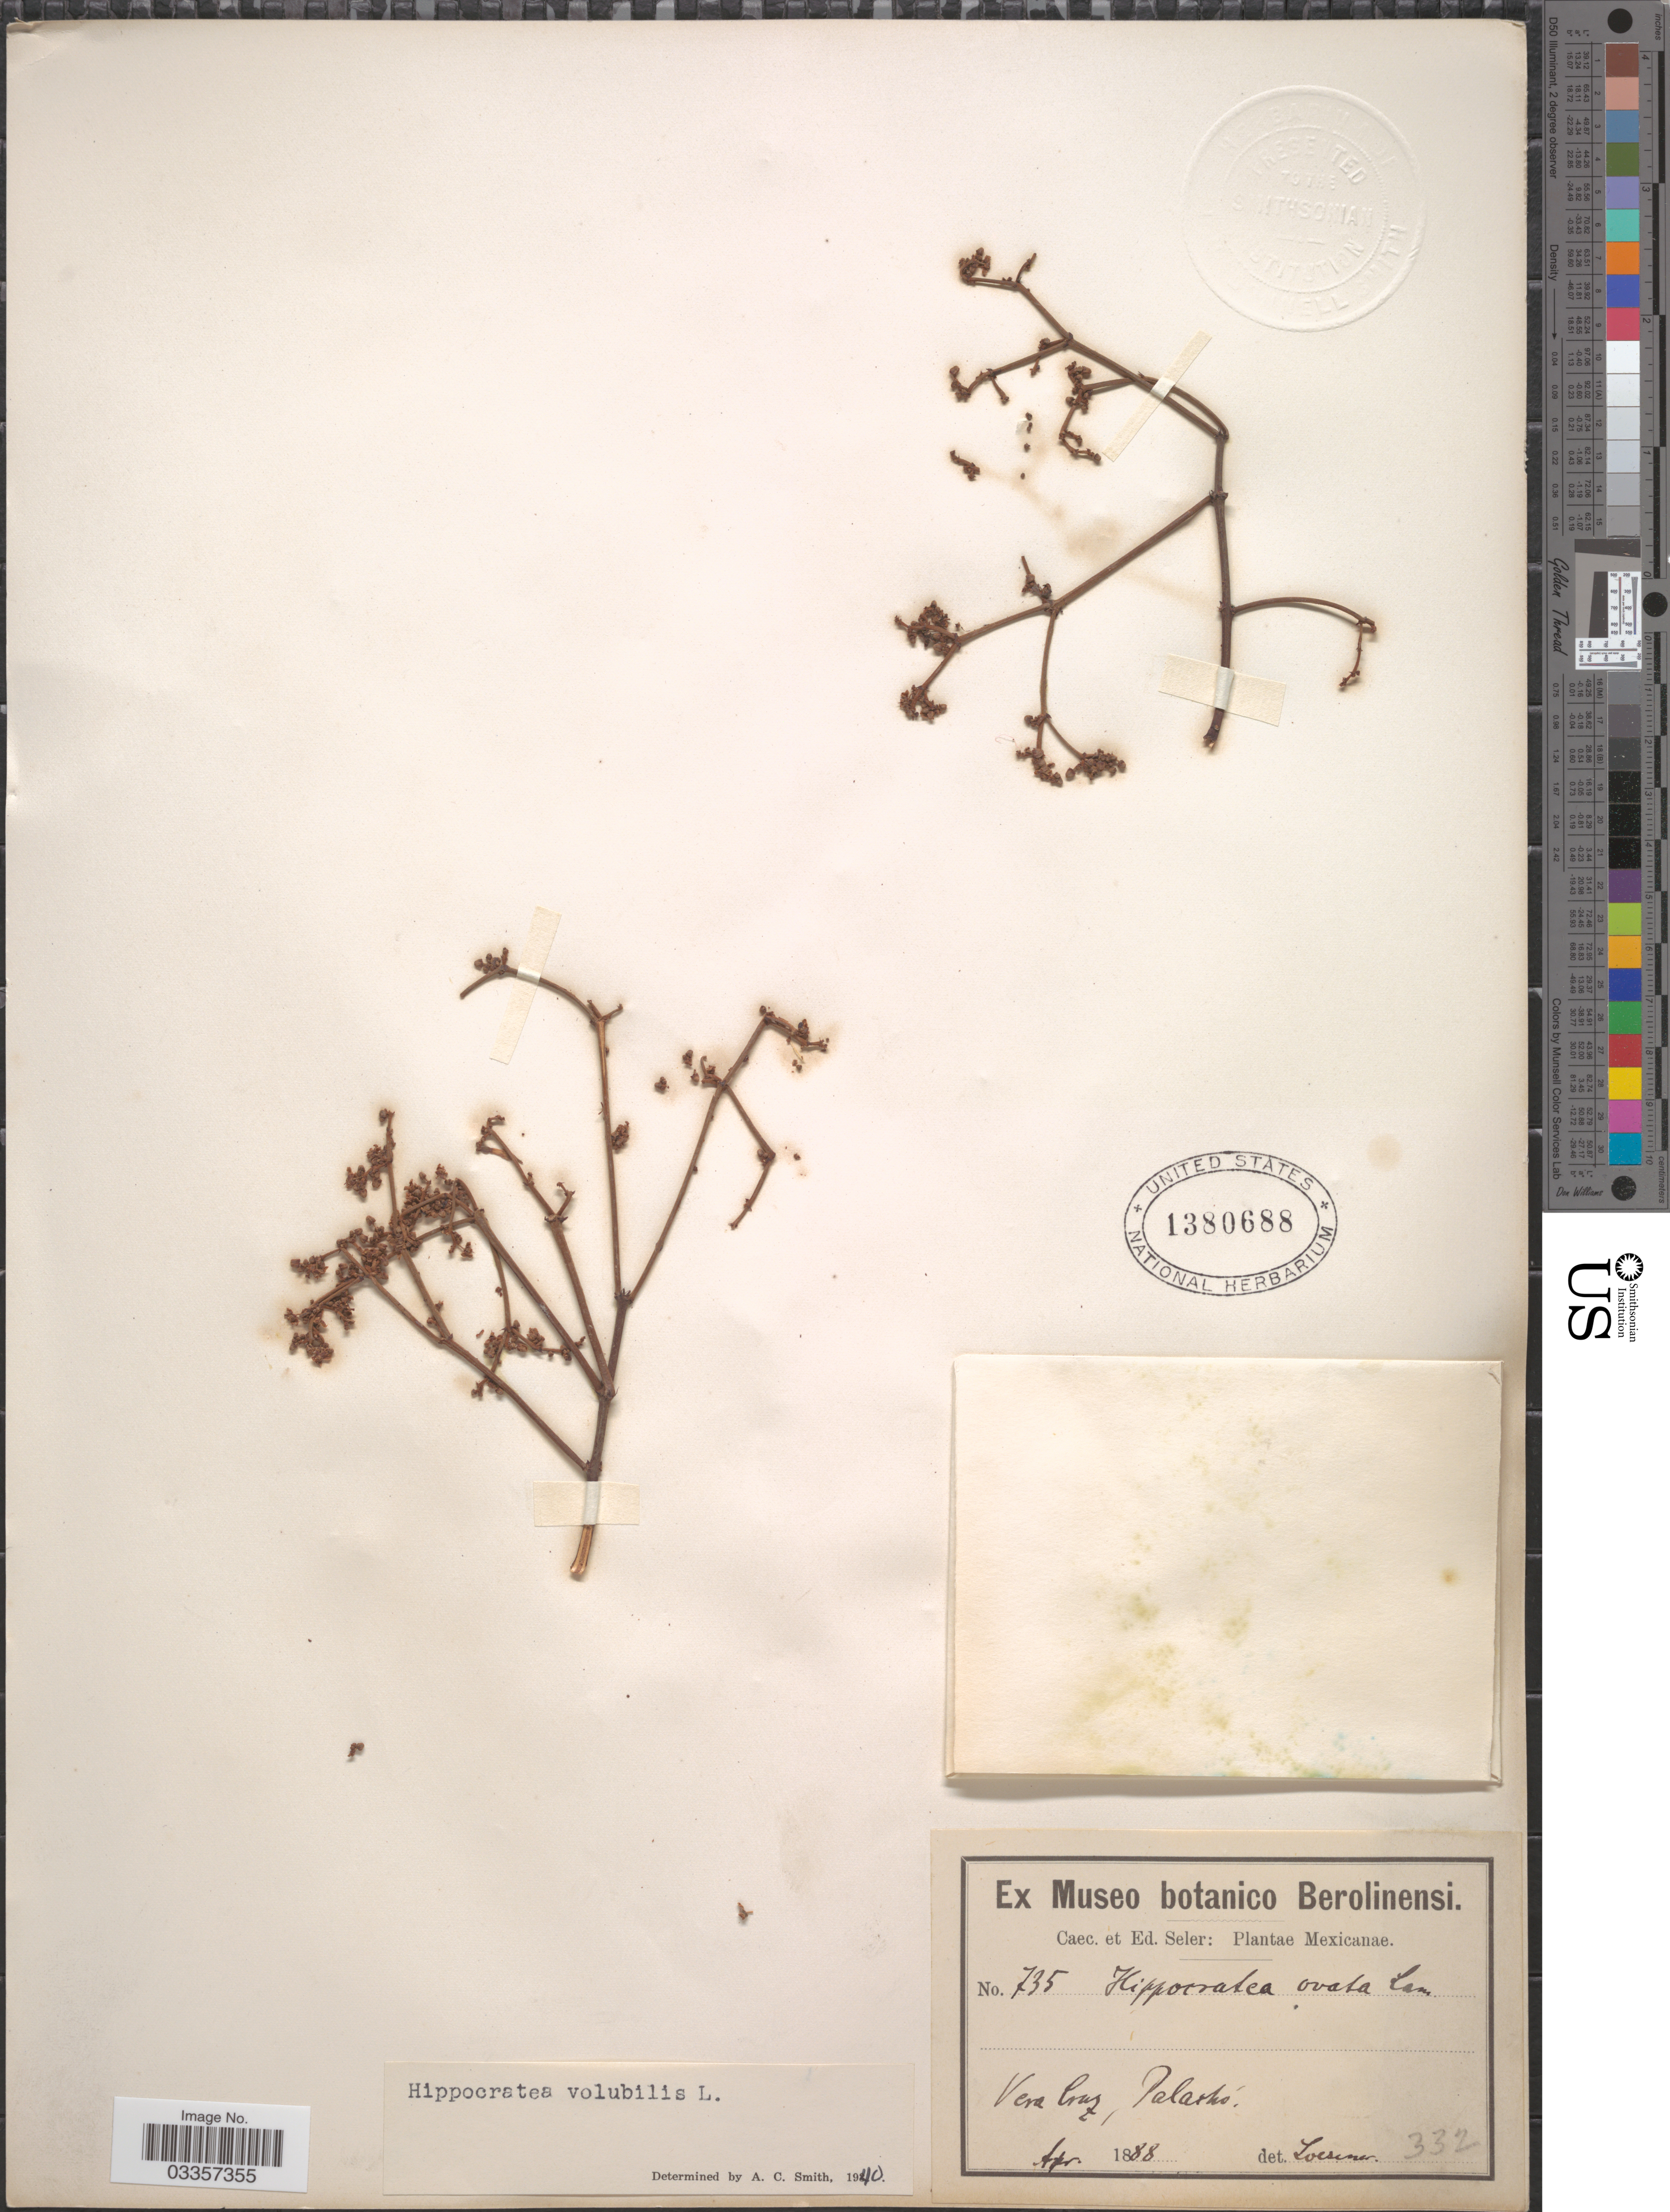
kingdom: Plantae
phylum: Tracheophyta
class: Magnoliopsida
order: Celastrales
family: Celastraceae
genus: Hippocratea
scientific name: Hippocratea volubilis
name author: L.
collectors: C. Seler & E. G. Seler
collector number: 735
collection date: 1888-04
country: Mexico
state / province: Veracruz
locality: Vera Cruz, Palaskó.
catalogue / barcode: US 1380688